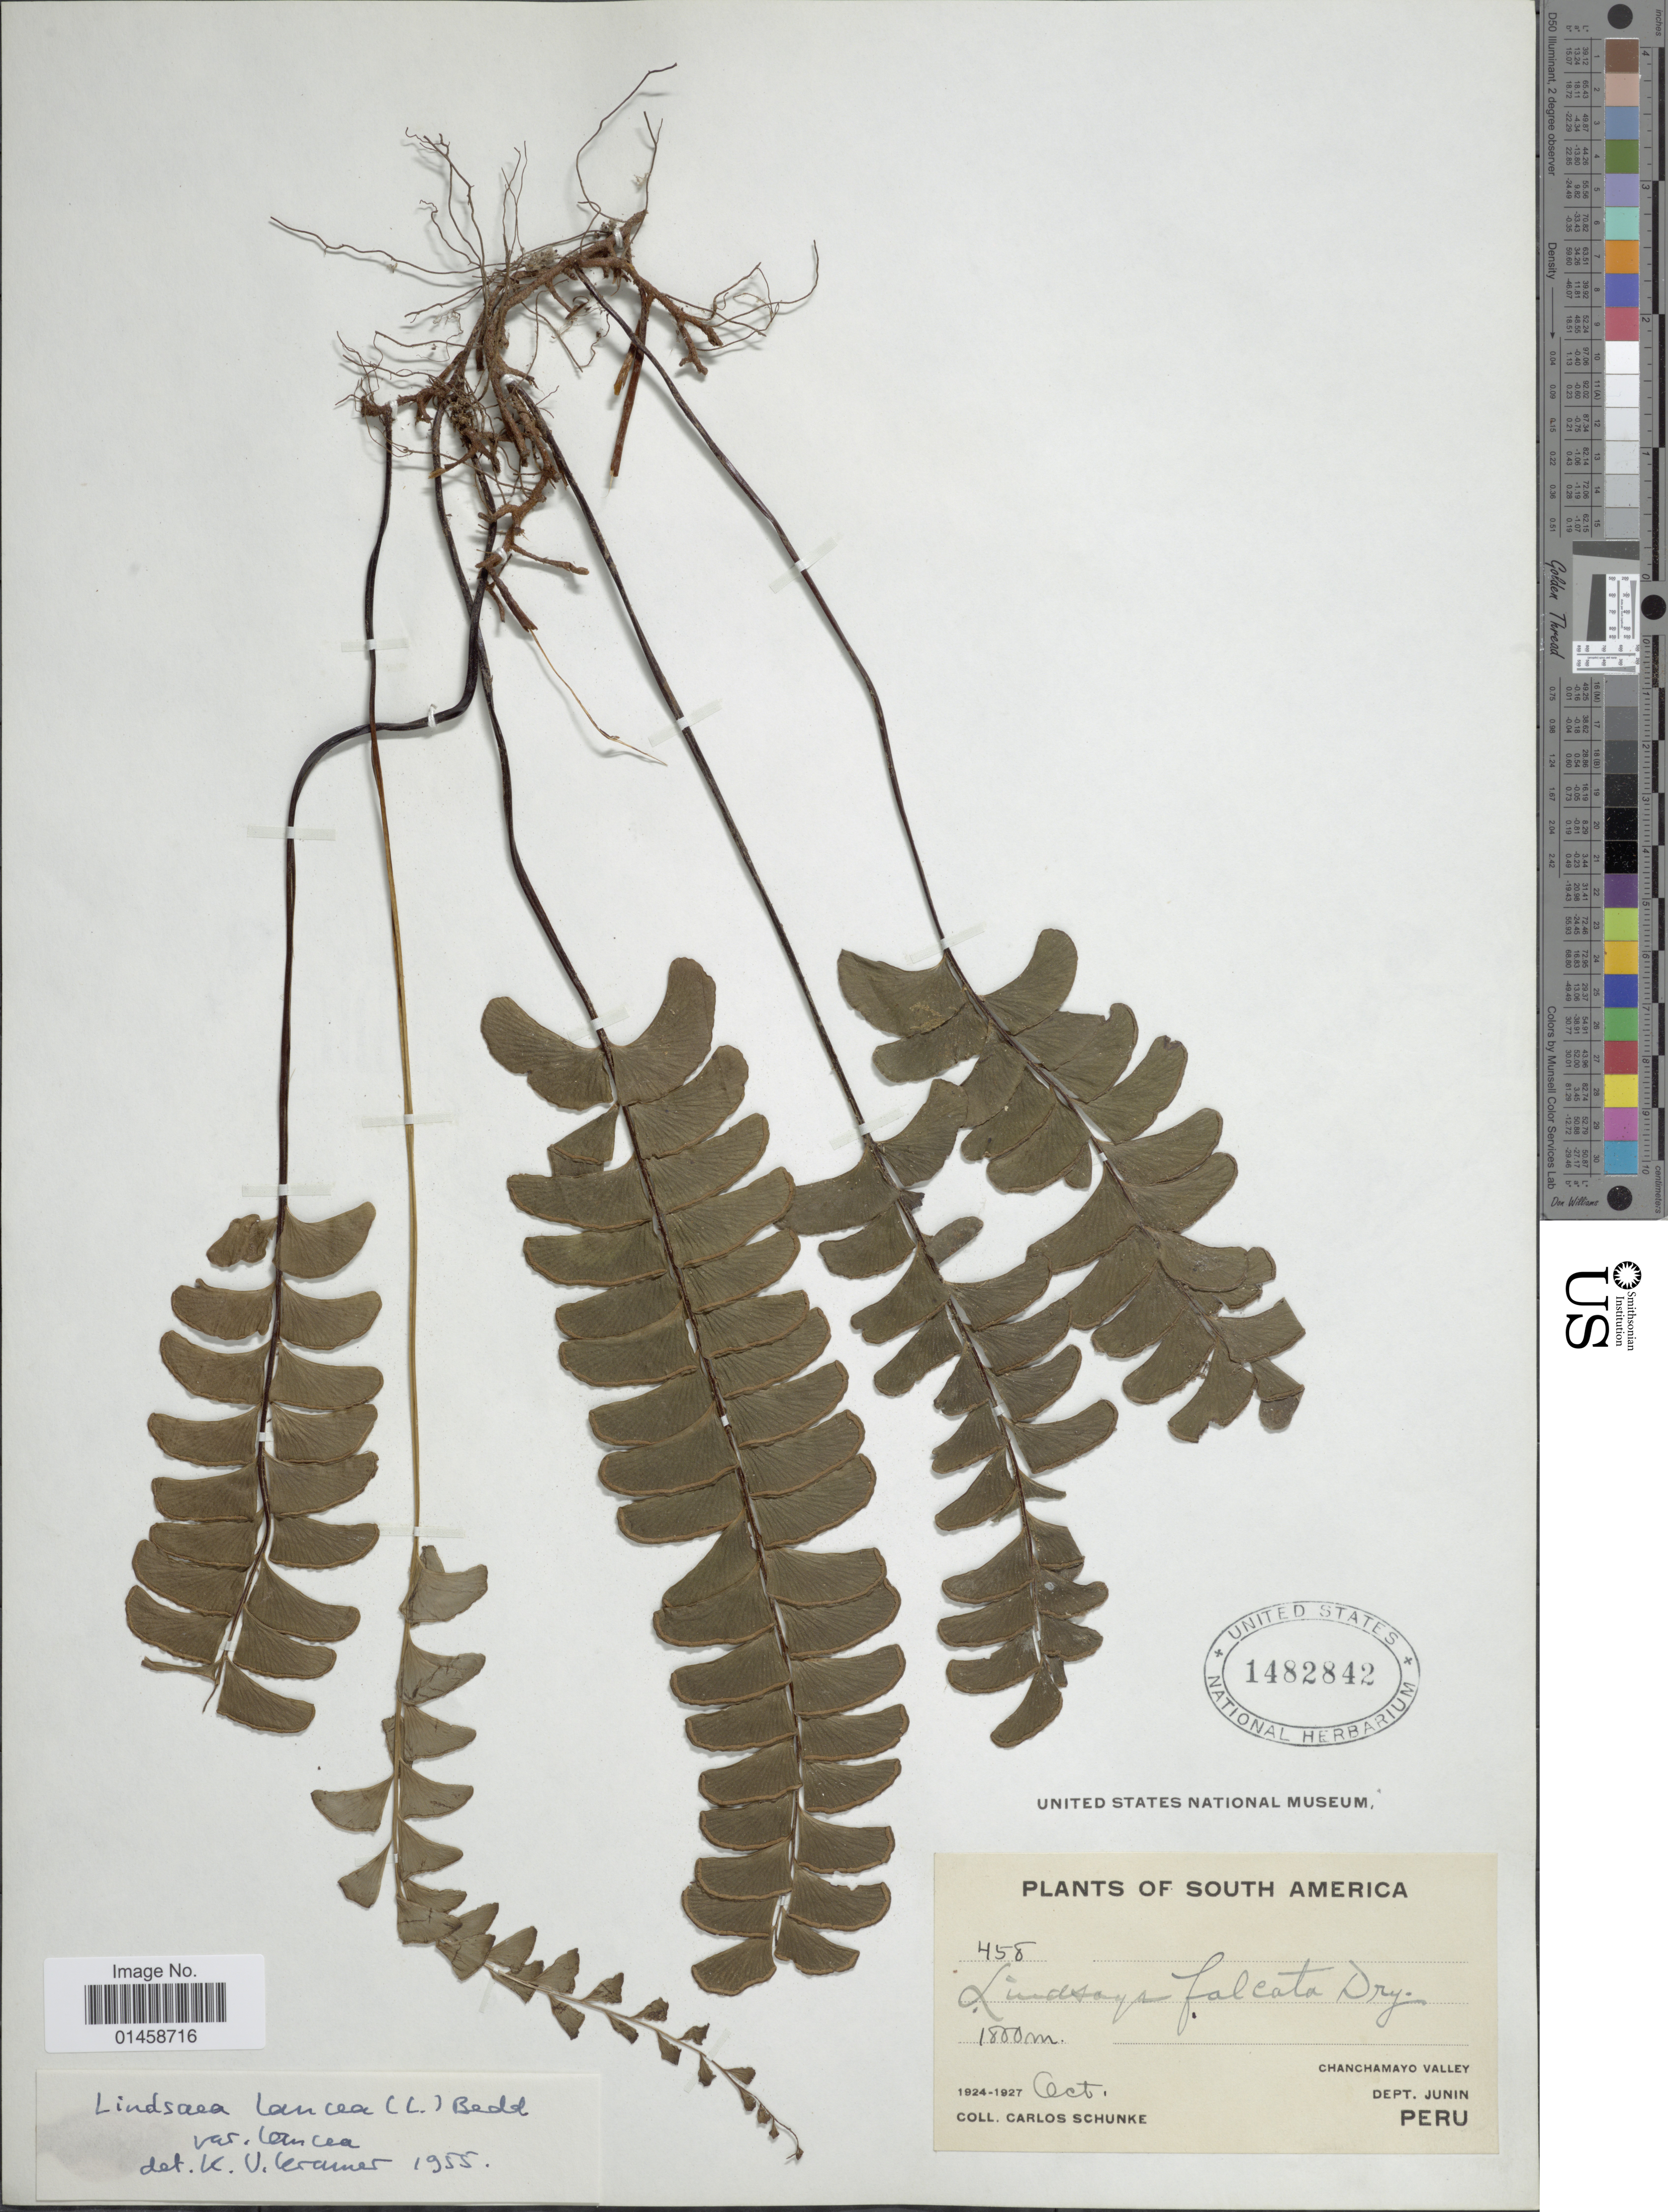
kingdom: Plantae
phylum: Tracheophyta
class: Polypodiopsida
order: Polypodiales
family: Lindsaeaceae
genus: Lindsaea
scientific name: Lindsaea lancea var. falcata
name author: (Dryand.) Rosenst.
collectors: C. Schunke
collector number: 458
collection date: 1924-10/1927-10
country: Peru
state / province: Junín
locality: Chanchamayo Valley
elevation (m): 1800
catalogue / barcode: US 1482842